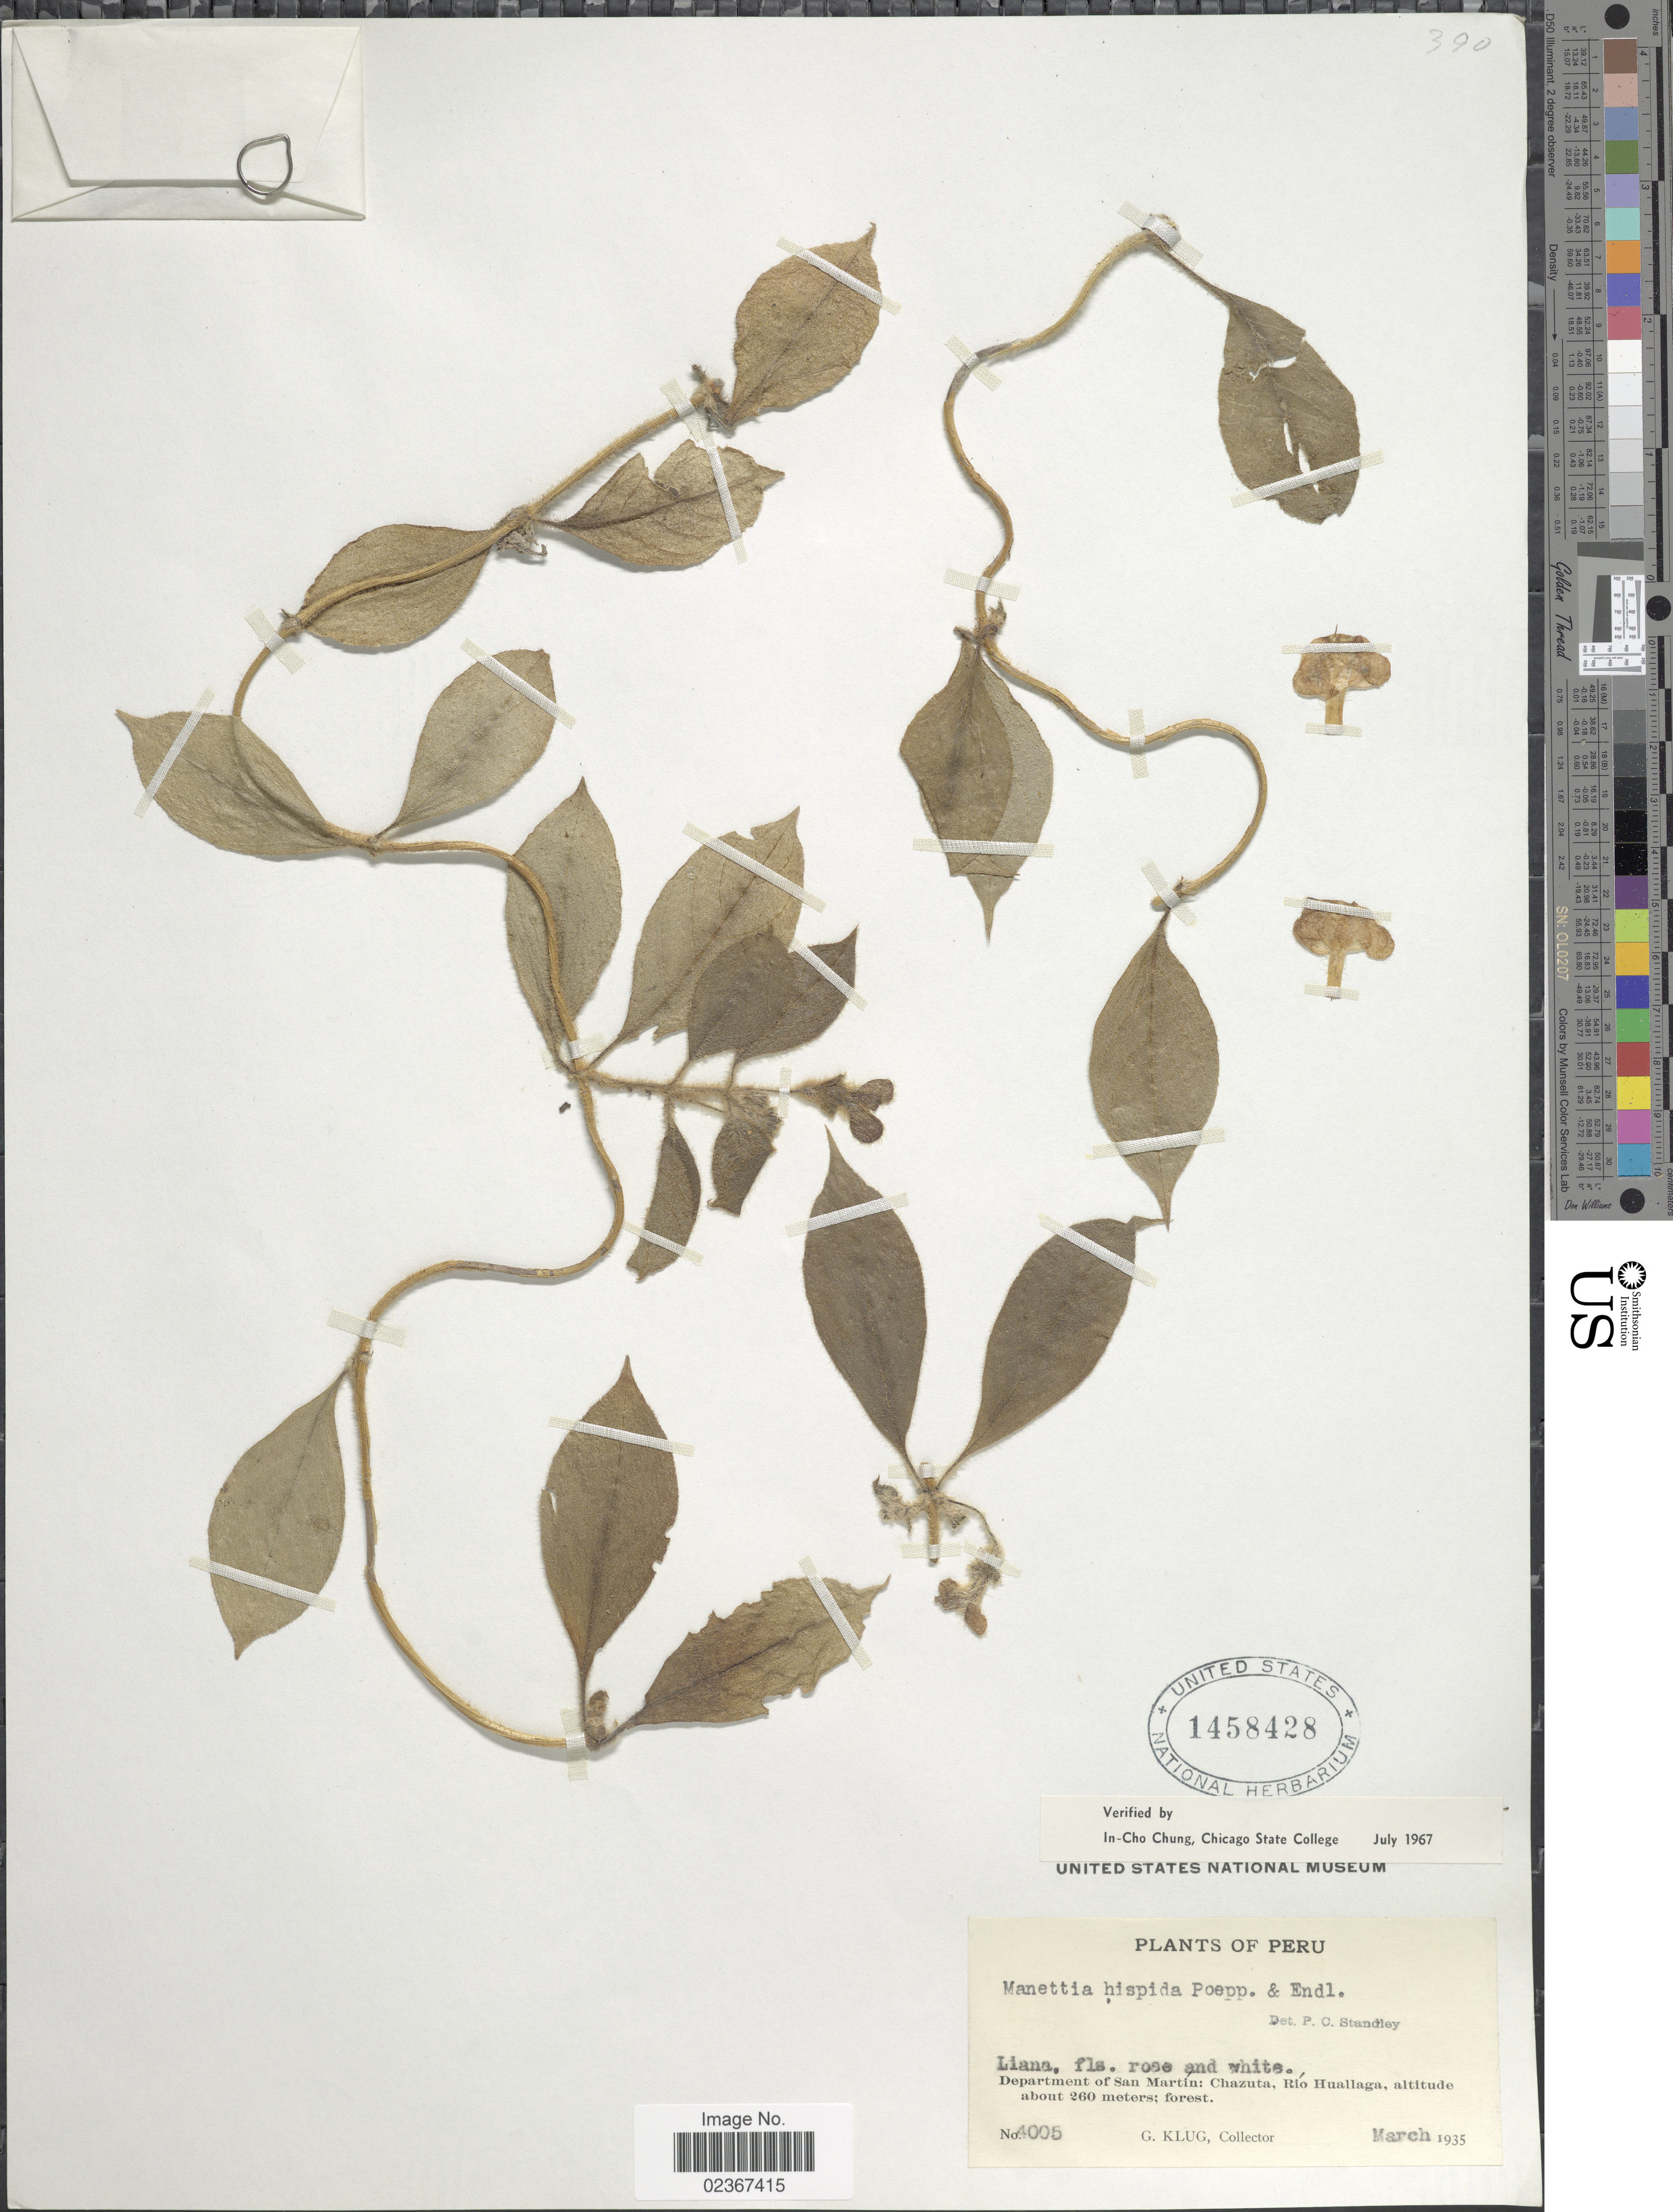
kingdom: Plantae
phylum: Tracheophyta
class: Magnoliopsida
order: Gentianales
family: Rubiaceae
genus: Manettia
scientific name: Manettia hispida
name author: Poepp.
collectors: G. Klug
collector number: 4005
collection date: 1935-03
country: Peru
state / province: San Martín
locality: Chazuta, Rio Huallaga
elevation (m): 260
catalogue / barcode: US 1458428